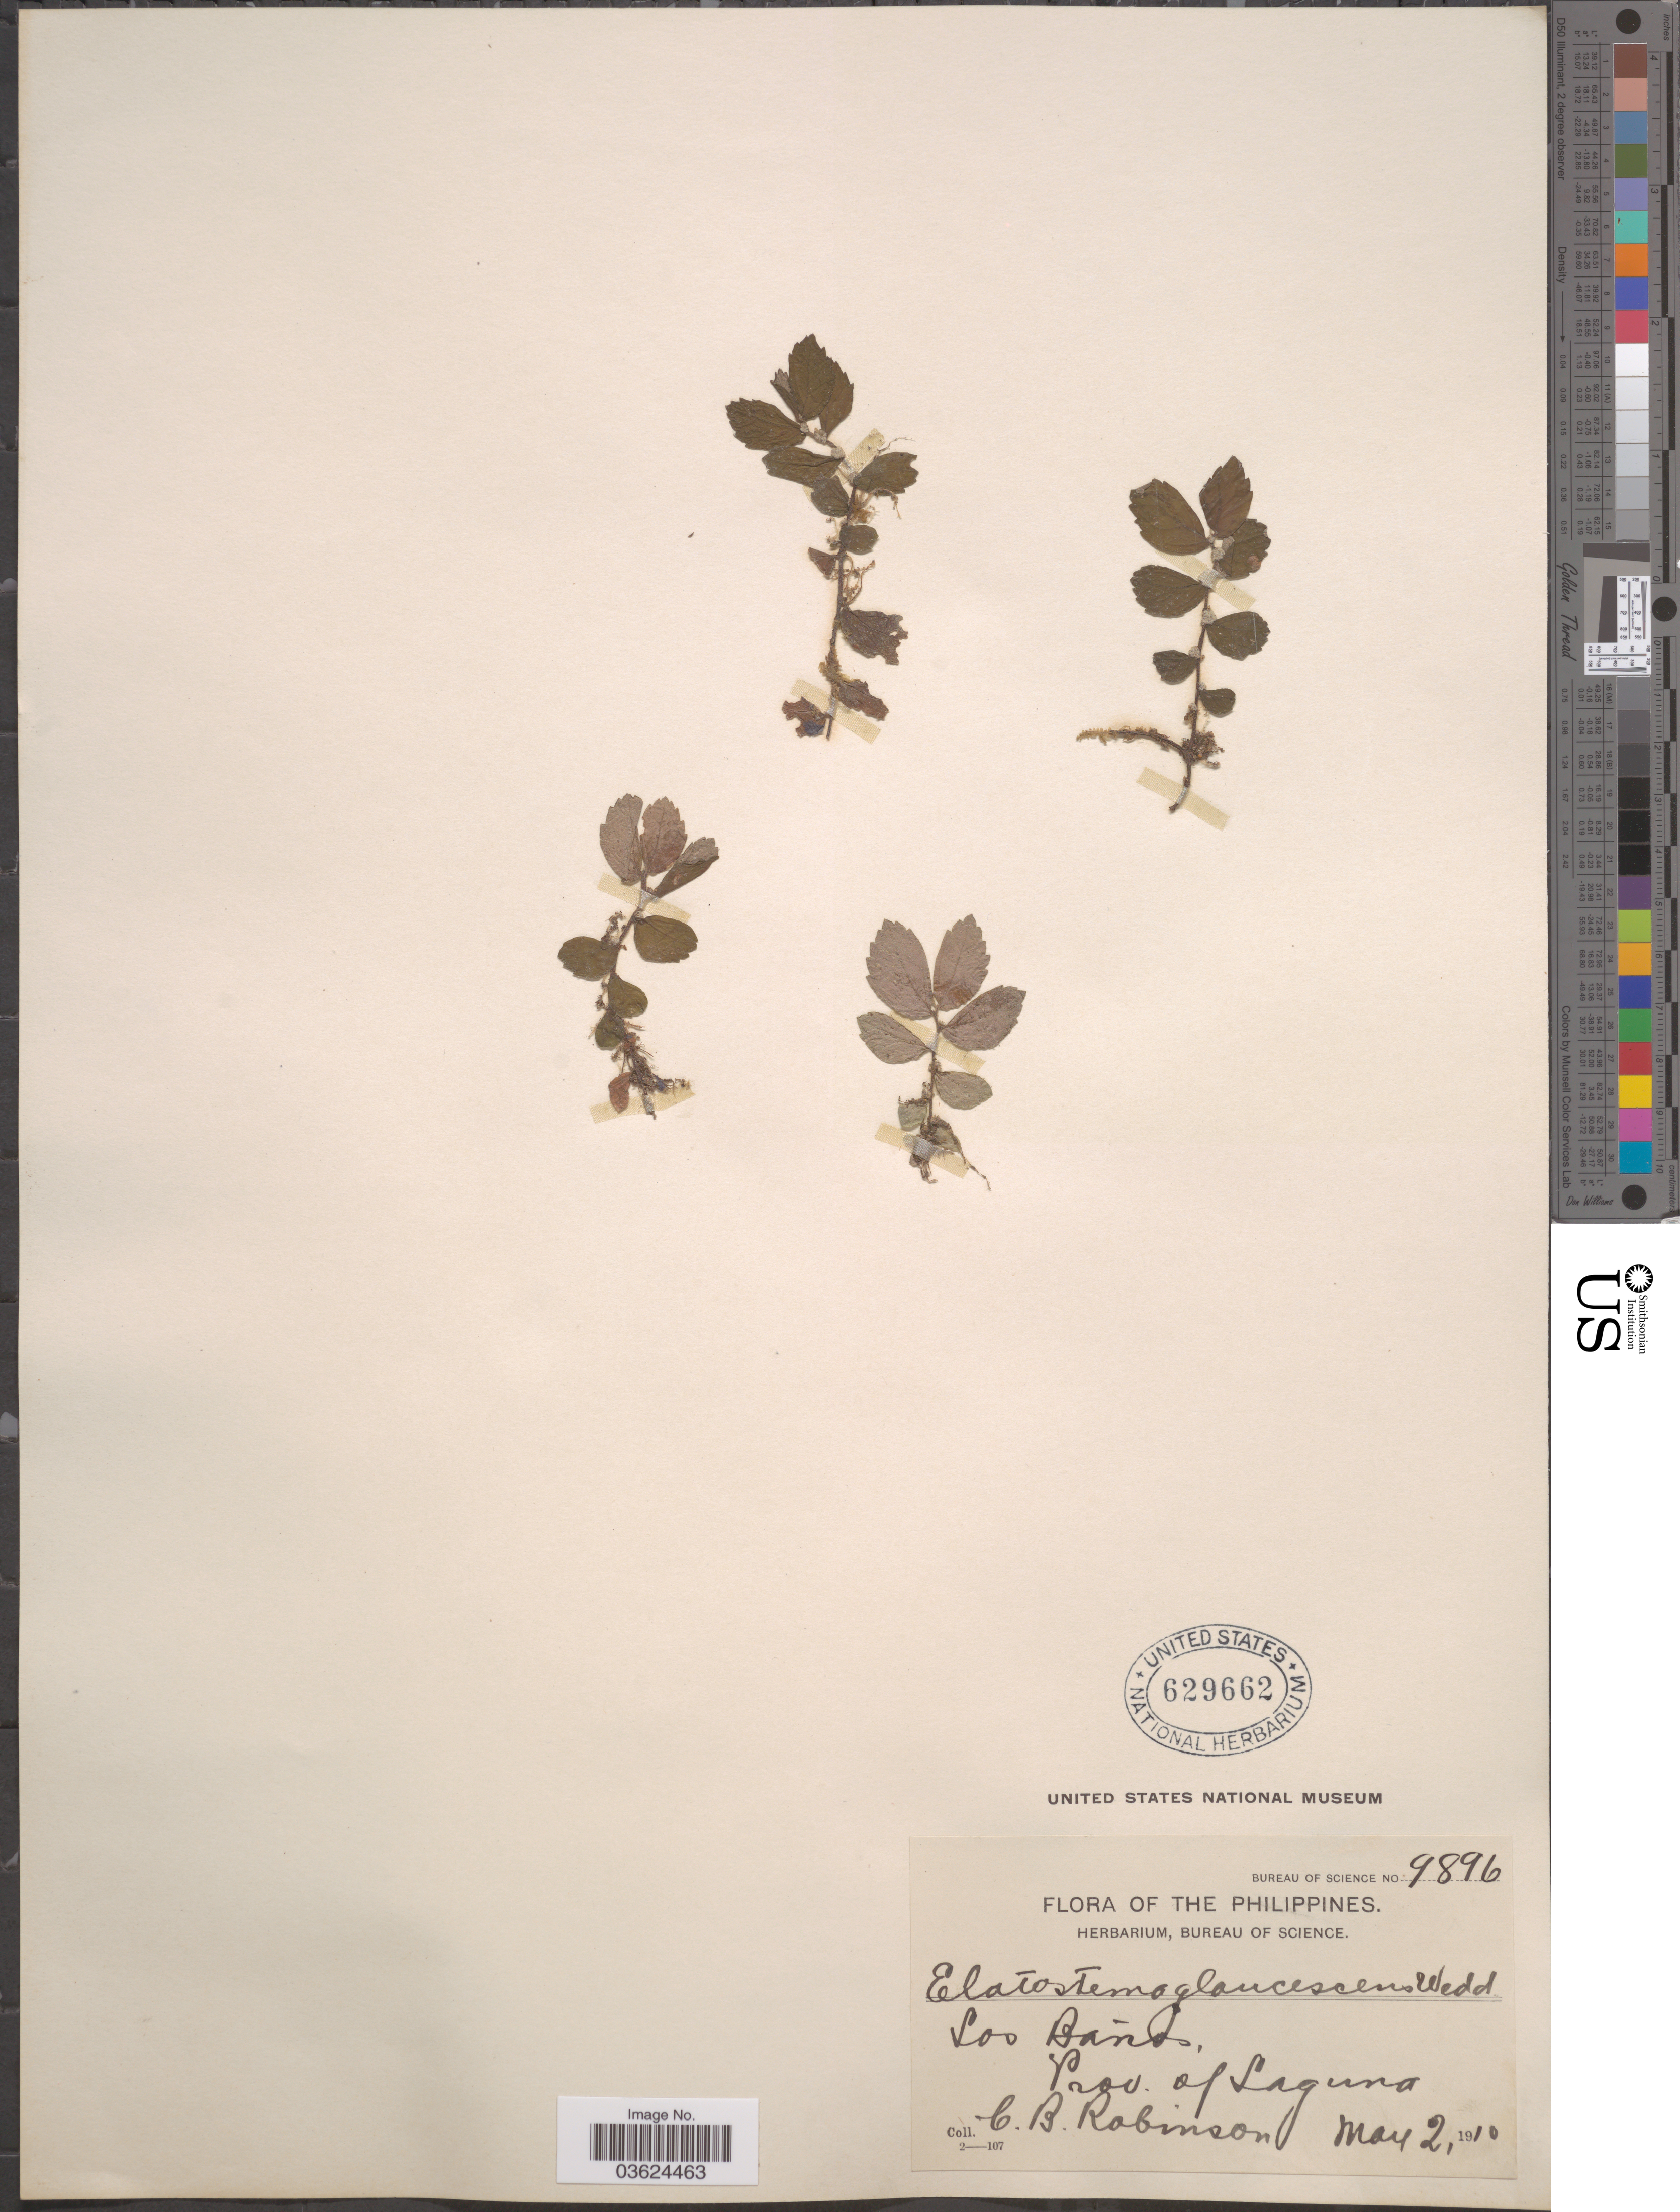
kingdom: Plantae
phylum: Tracheophyta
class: Magnoliopsida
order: Rosales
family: Urticaceae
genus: Elatostema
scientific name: Elatostema glaucescens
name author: Wedd.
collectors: C. Robinson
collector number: Bureau of Science 9896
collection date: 1910-05-02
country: Philippines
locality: Los Baños, Prov. of Laguna.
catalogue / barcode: US 629662